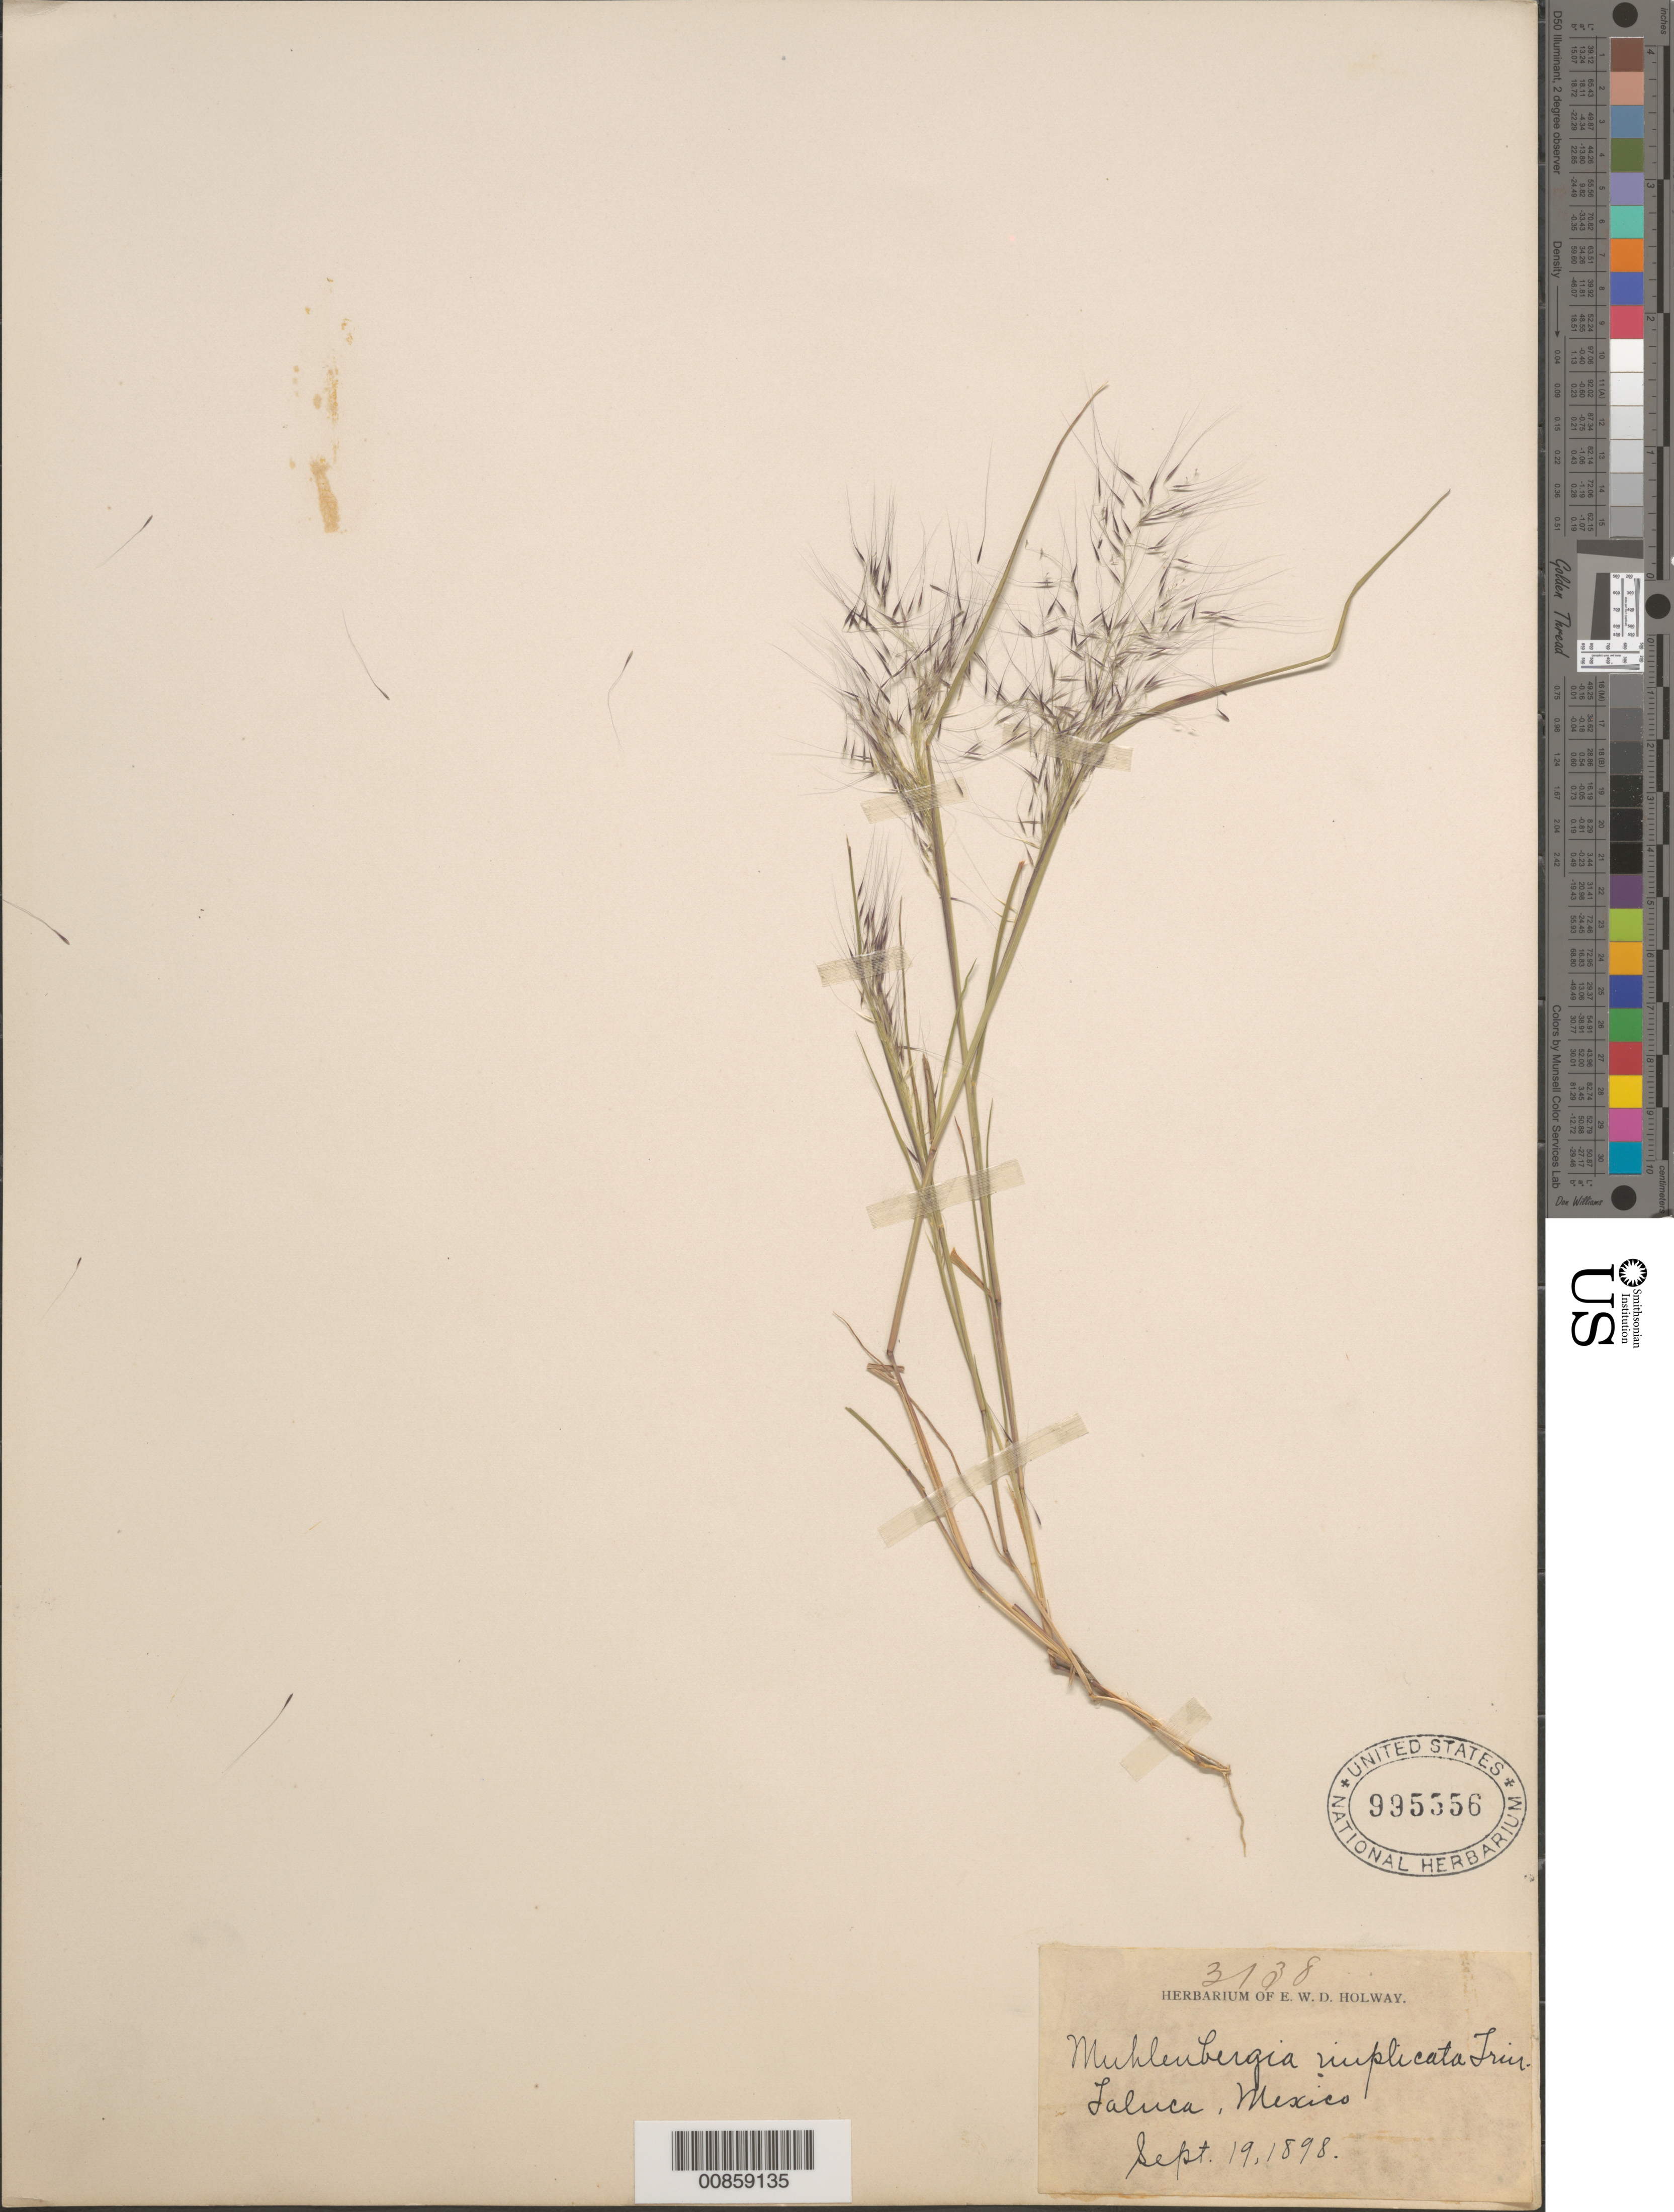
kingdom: Plantae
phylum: Tracheophyta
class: Liliopsida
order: Poales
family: Poaceae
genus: Muhlenbergia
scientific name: Muhlenbergia implicata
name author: (Kunth) Trin.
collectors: E. W. D. Holway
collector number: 3138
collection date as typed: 19 Sep 1898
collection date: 1898-09-19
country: Mexico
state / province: México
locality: Toluca, Mexico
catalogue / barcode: US 995556